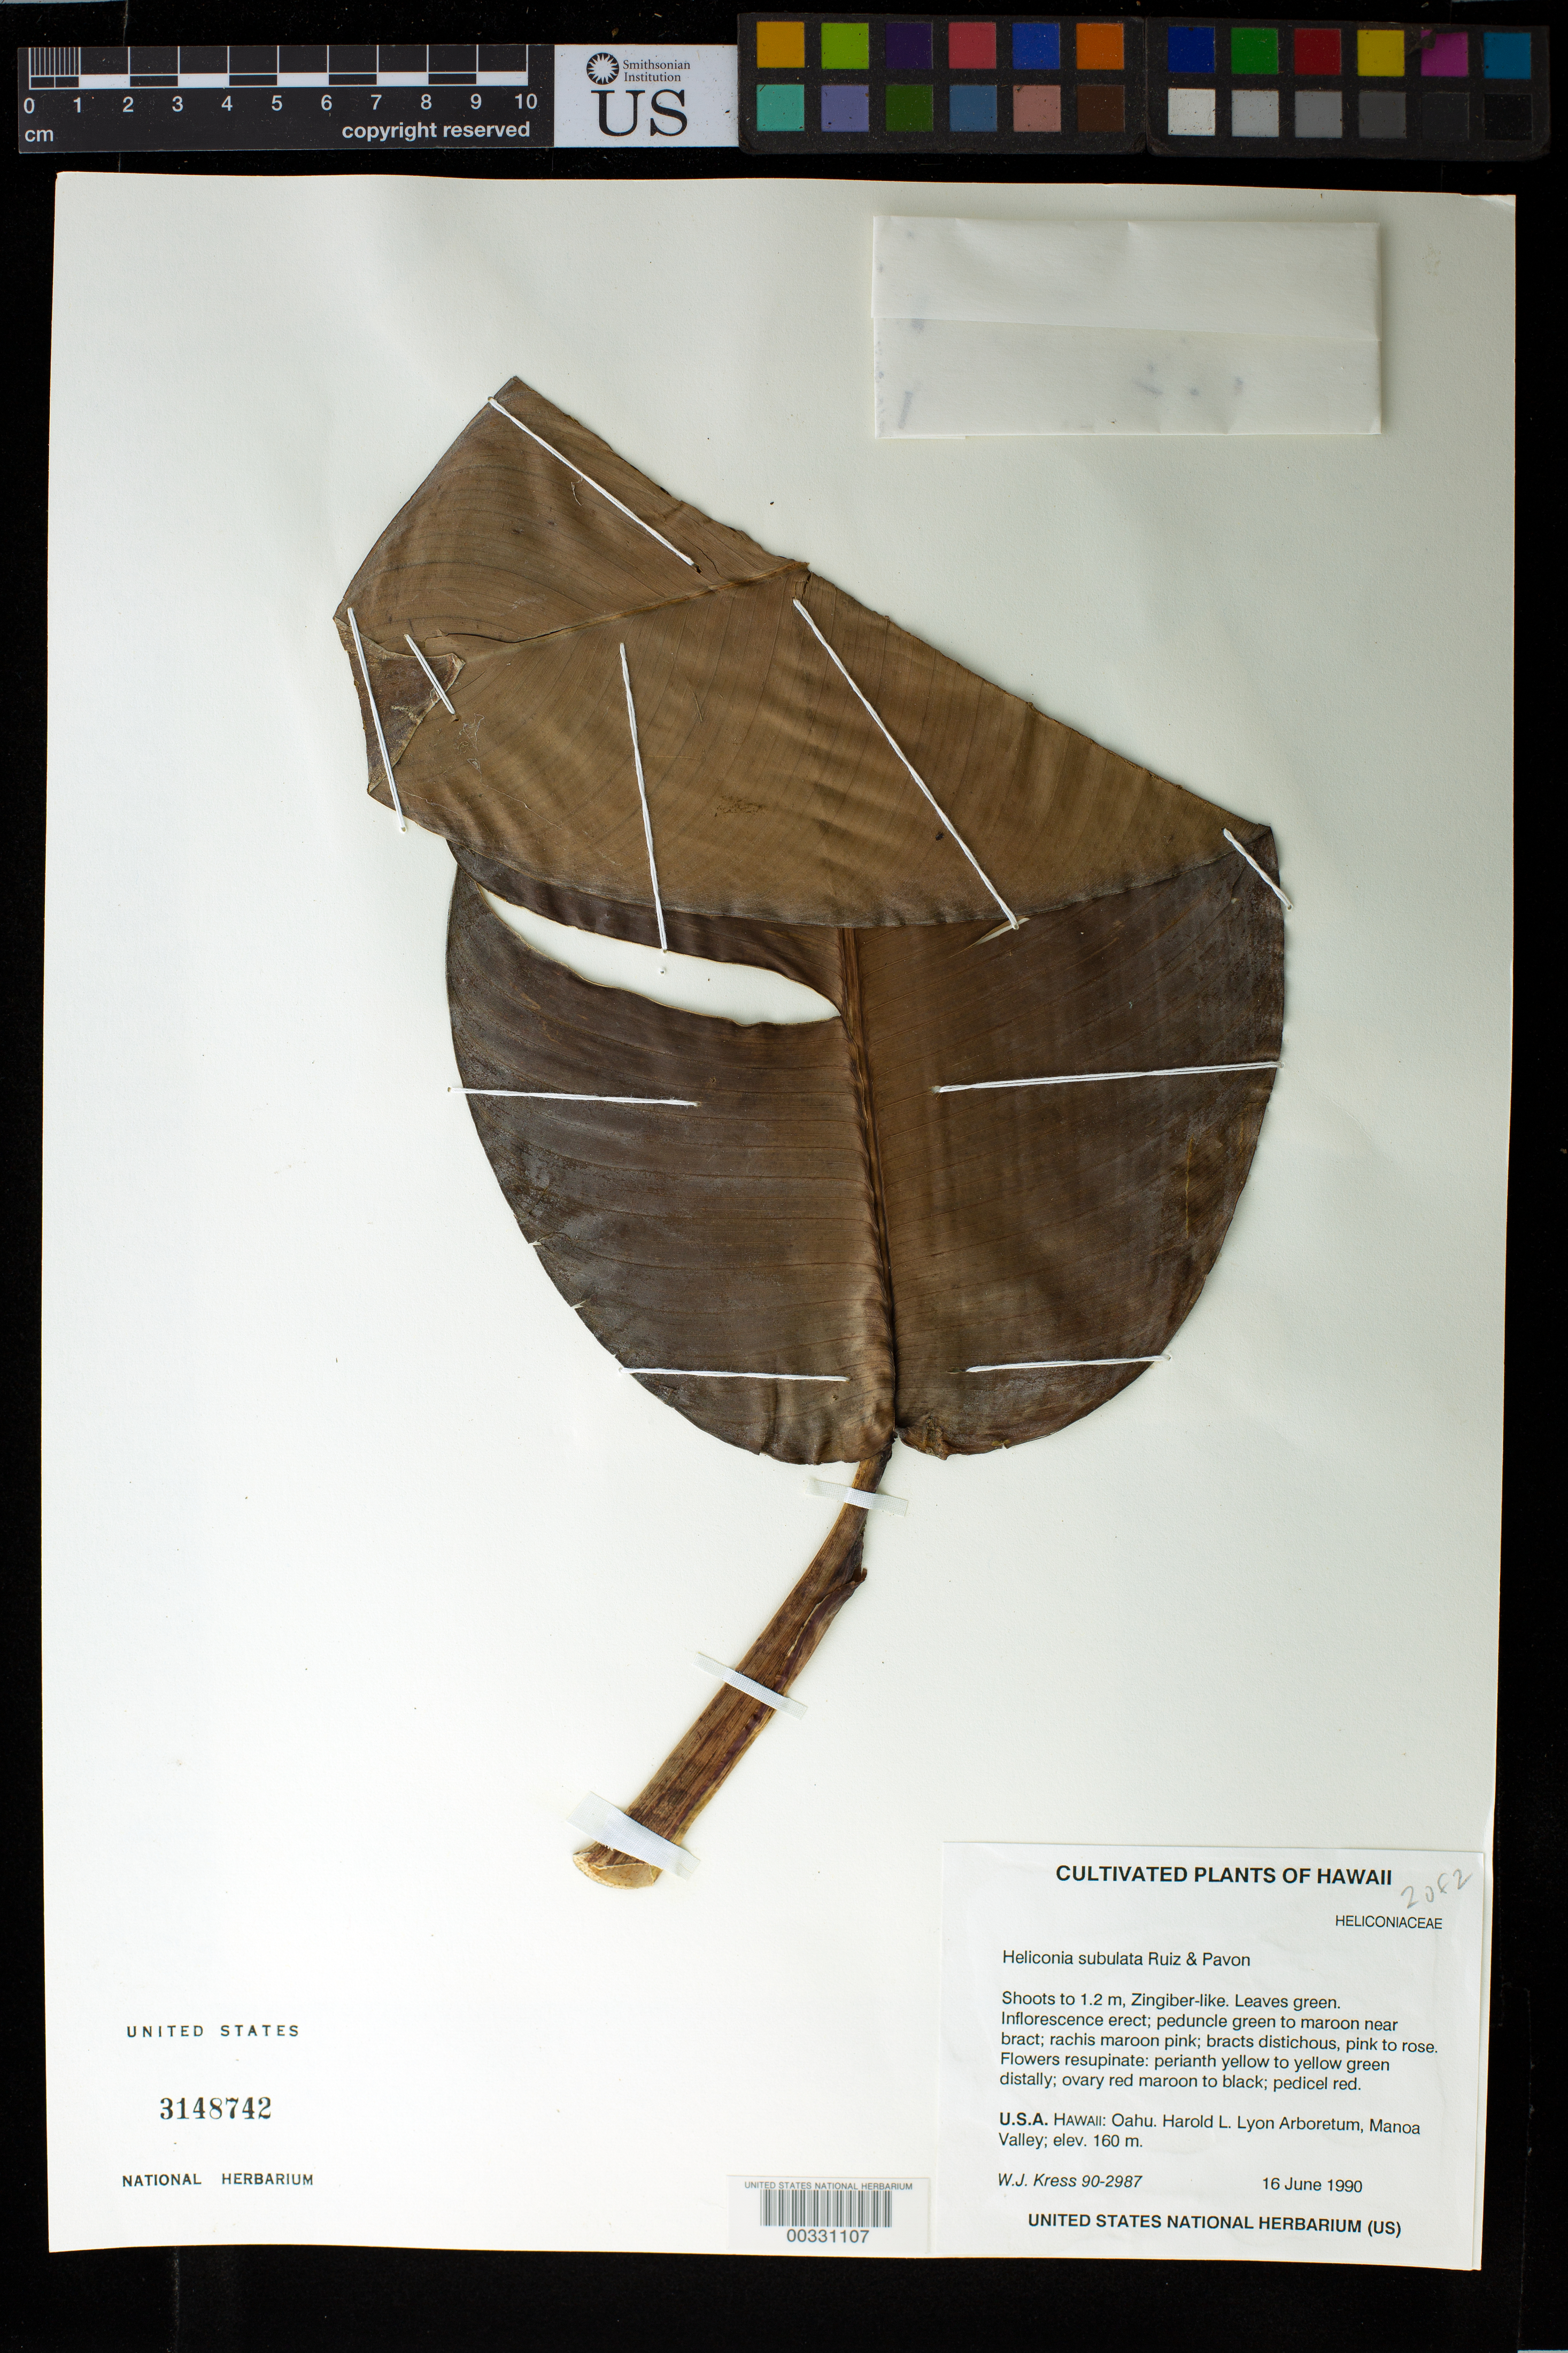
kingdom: Plantae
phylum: Tracheophyta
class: Liliopsida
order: Zingiberales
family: Heliconiaceae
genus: Heliconia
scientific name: Heliconia subulata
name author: Ruiz & Pav.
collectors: W. J. Kress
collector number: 90-2987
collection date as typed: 16 Jun 1990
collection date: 1990-06-16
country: United States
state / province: Florida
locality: Southern Florida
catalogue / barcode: US 3148742